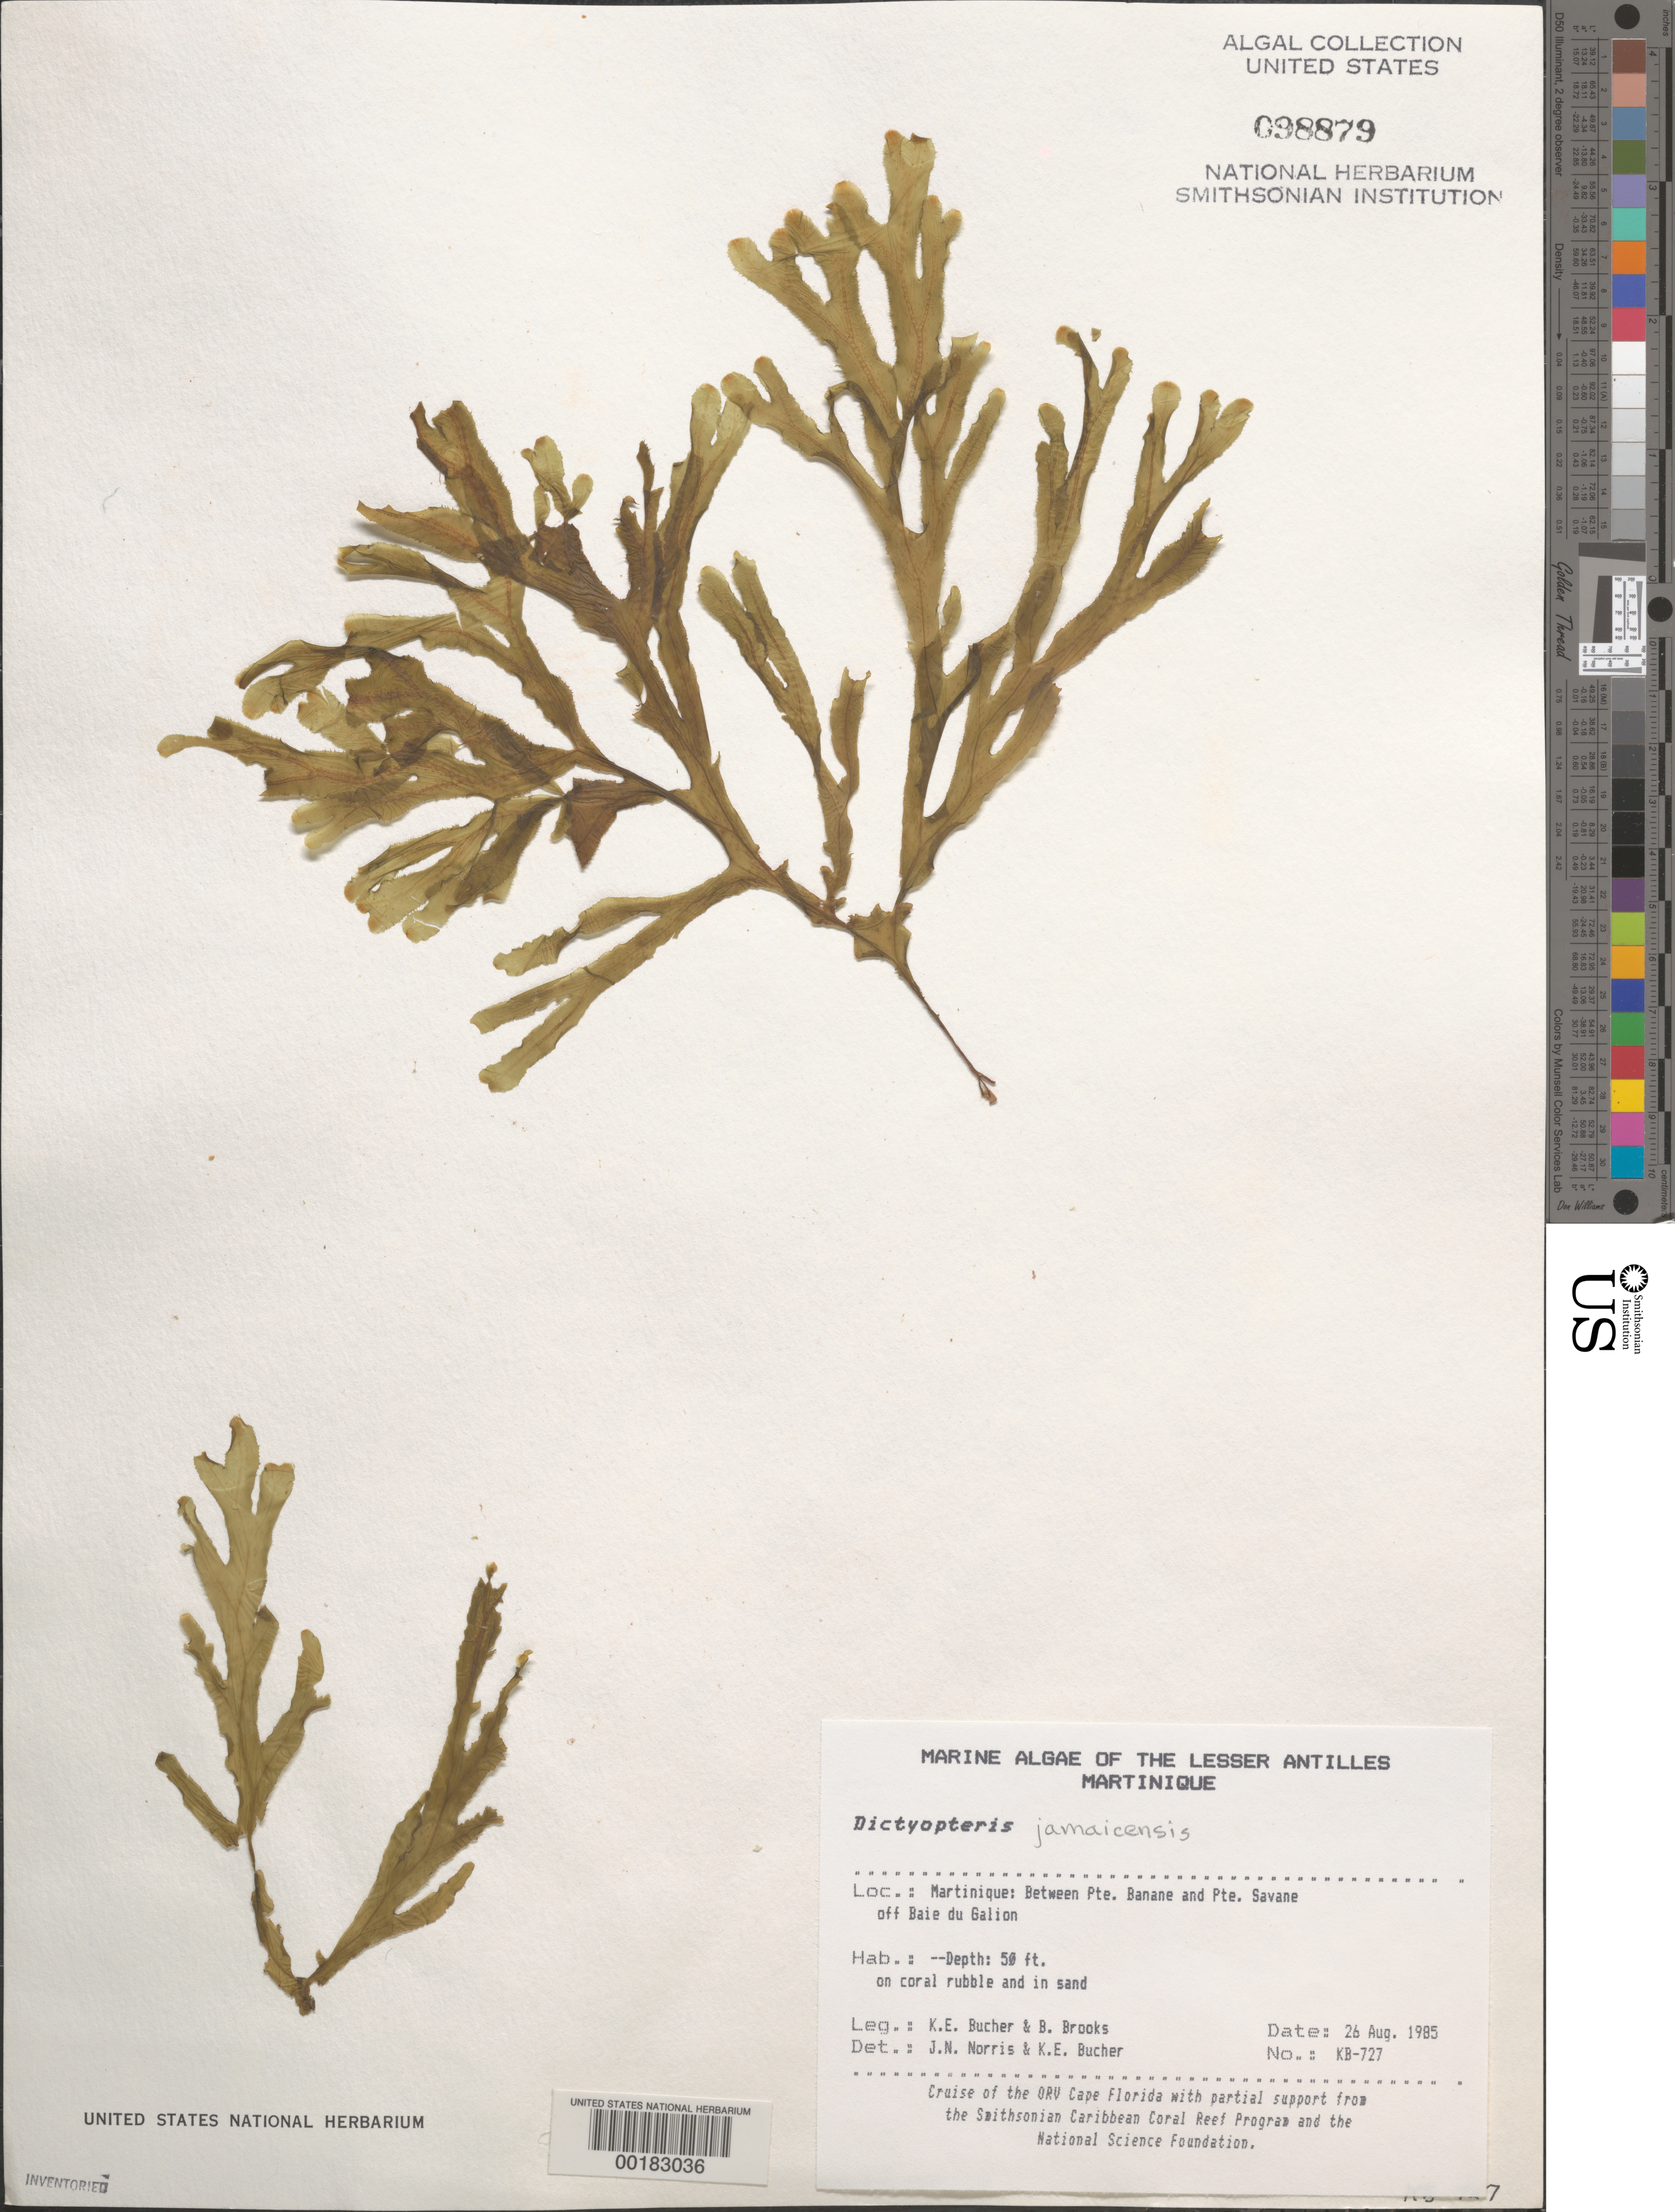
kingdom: Chromista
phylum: Ochrophyta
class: Phaeophyceae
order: Dictyotales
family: Dictyotaceae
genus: Dictyopteris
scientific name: Dictyopteris jamaicensis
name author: W.R. Taylor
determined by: Norris, J. N.; Bucher, K. E.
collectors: K. E. Bucher & B. Brooks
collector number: Kb-727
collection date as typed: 26 Aug 1985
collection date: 1985-08-26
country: Martinique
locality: Between Pointe Banane and Pointe Savane, off Baie du Galion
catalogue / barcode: US 98879